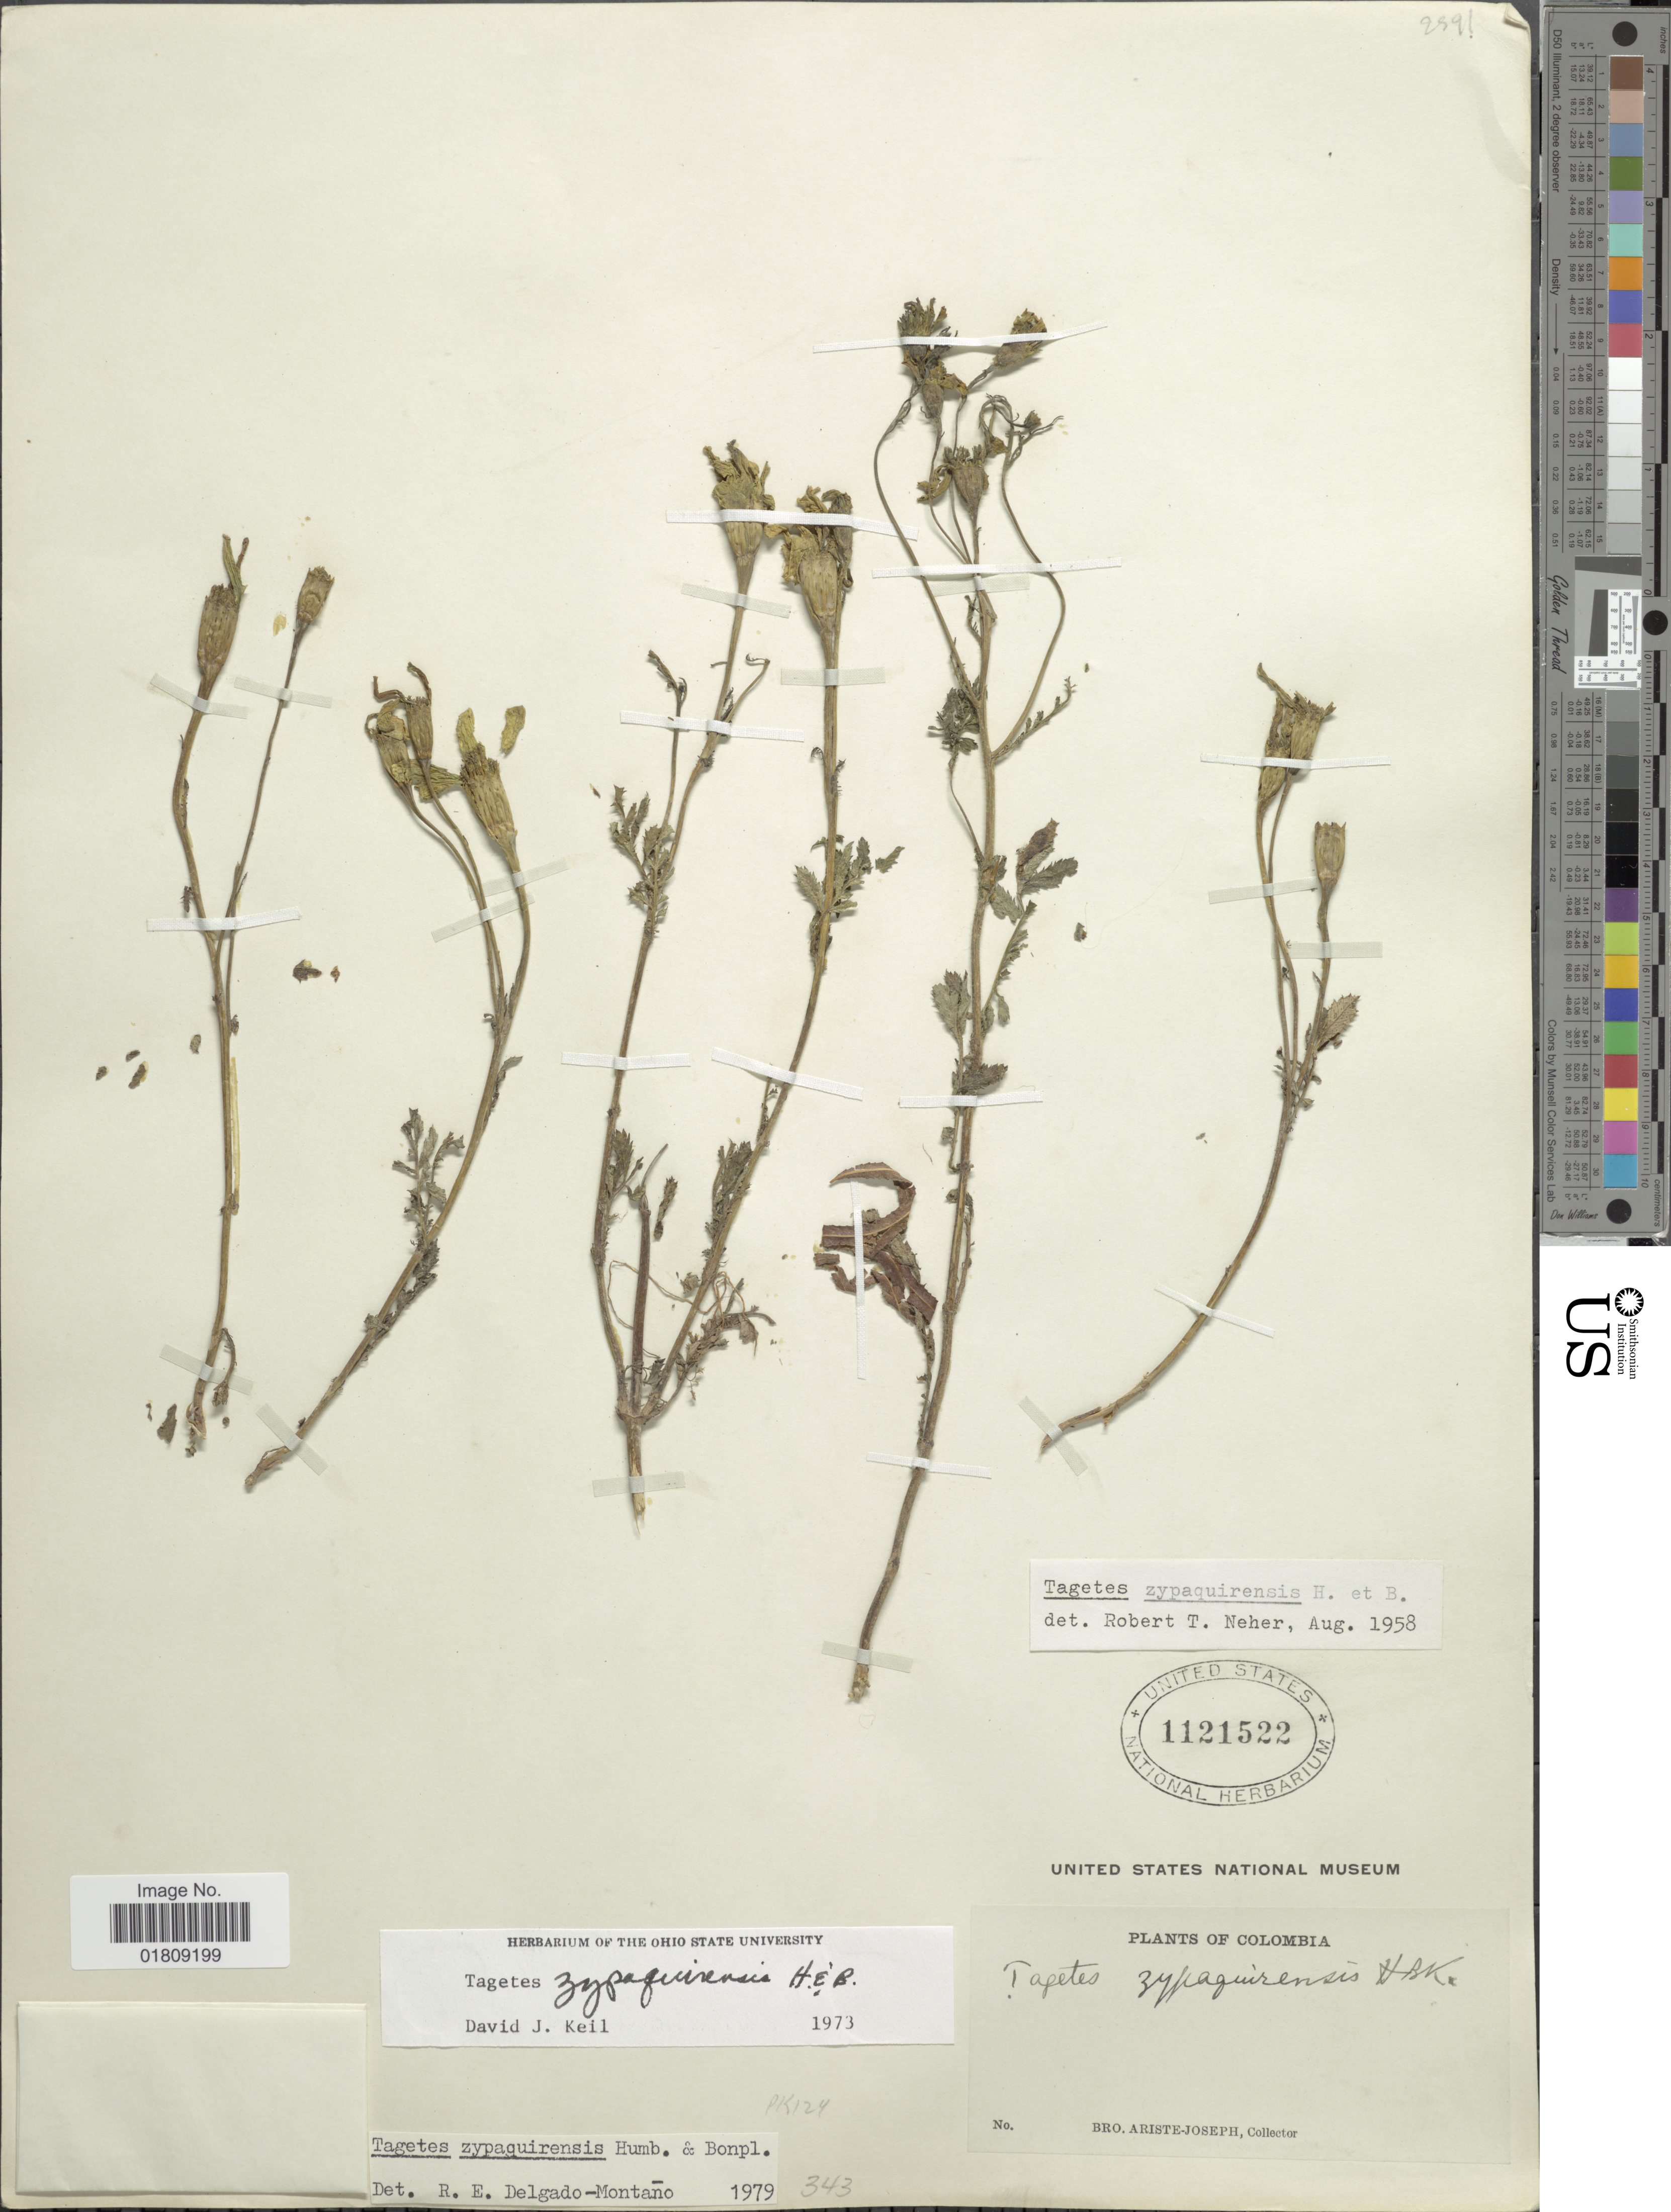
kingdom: Plantae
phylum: Tracheophyta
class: Magnoliopsida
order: Asterales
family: Asteraceae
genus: Tagetes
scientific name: Tagetes zypaquirensis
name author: Humb. & Bonpl.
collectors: Bro. Ariste-Joseph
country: Colombia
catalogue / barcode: US 1121522